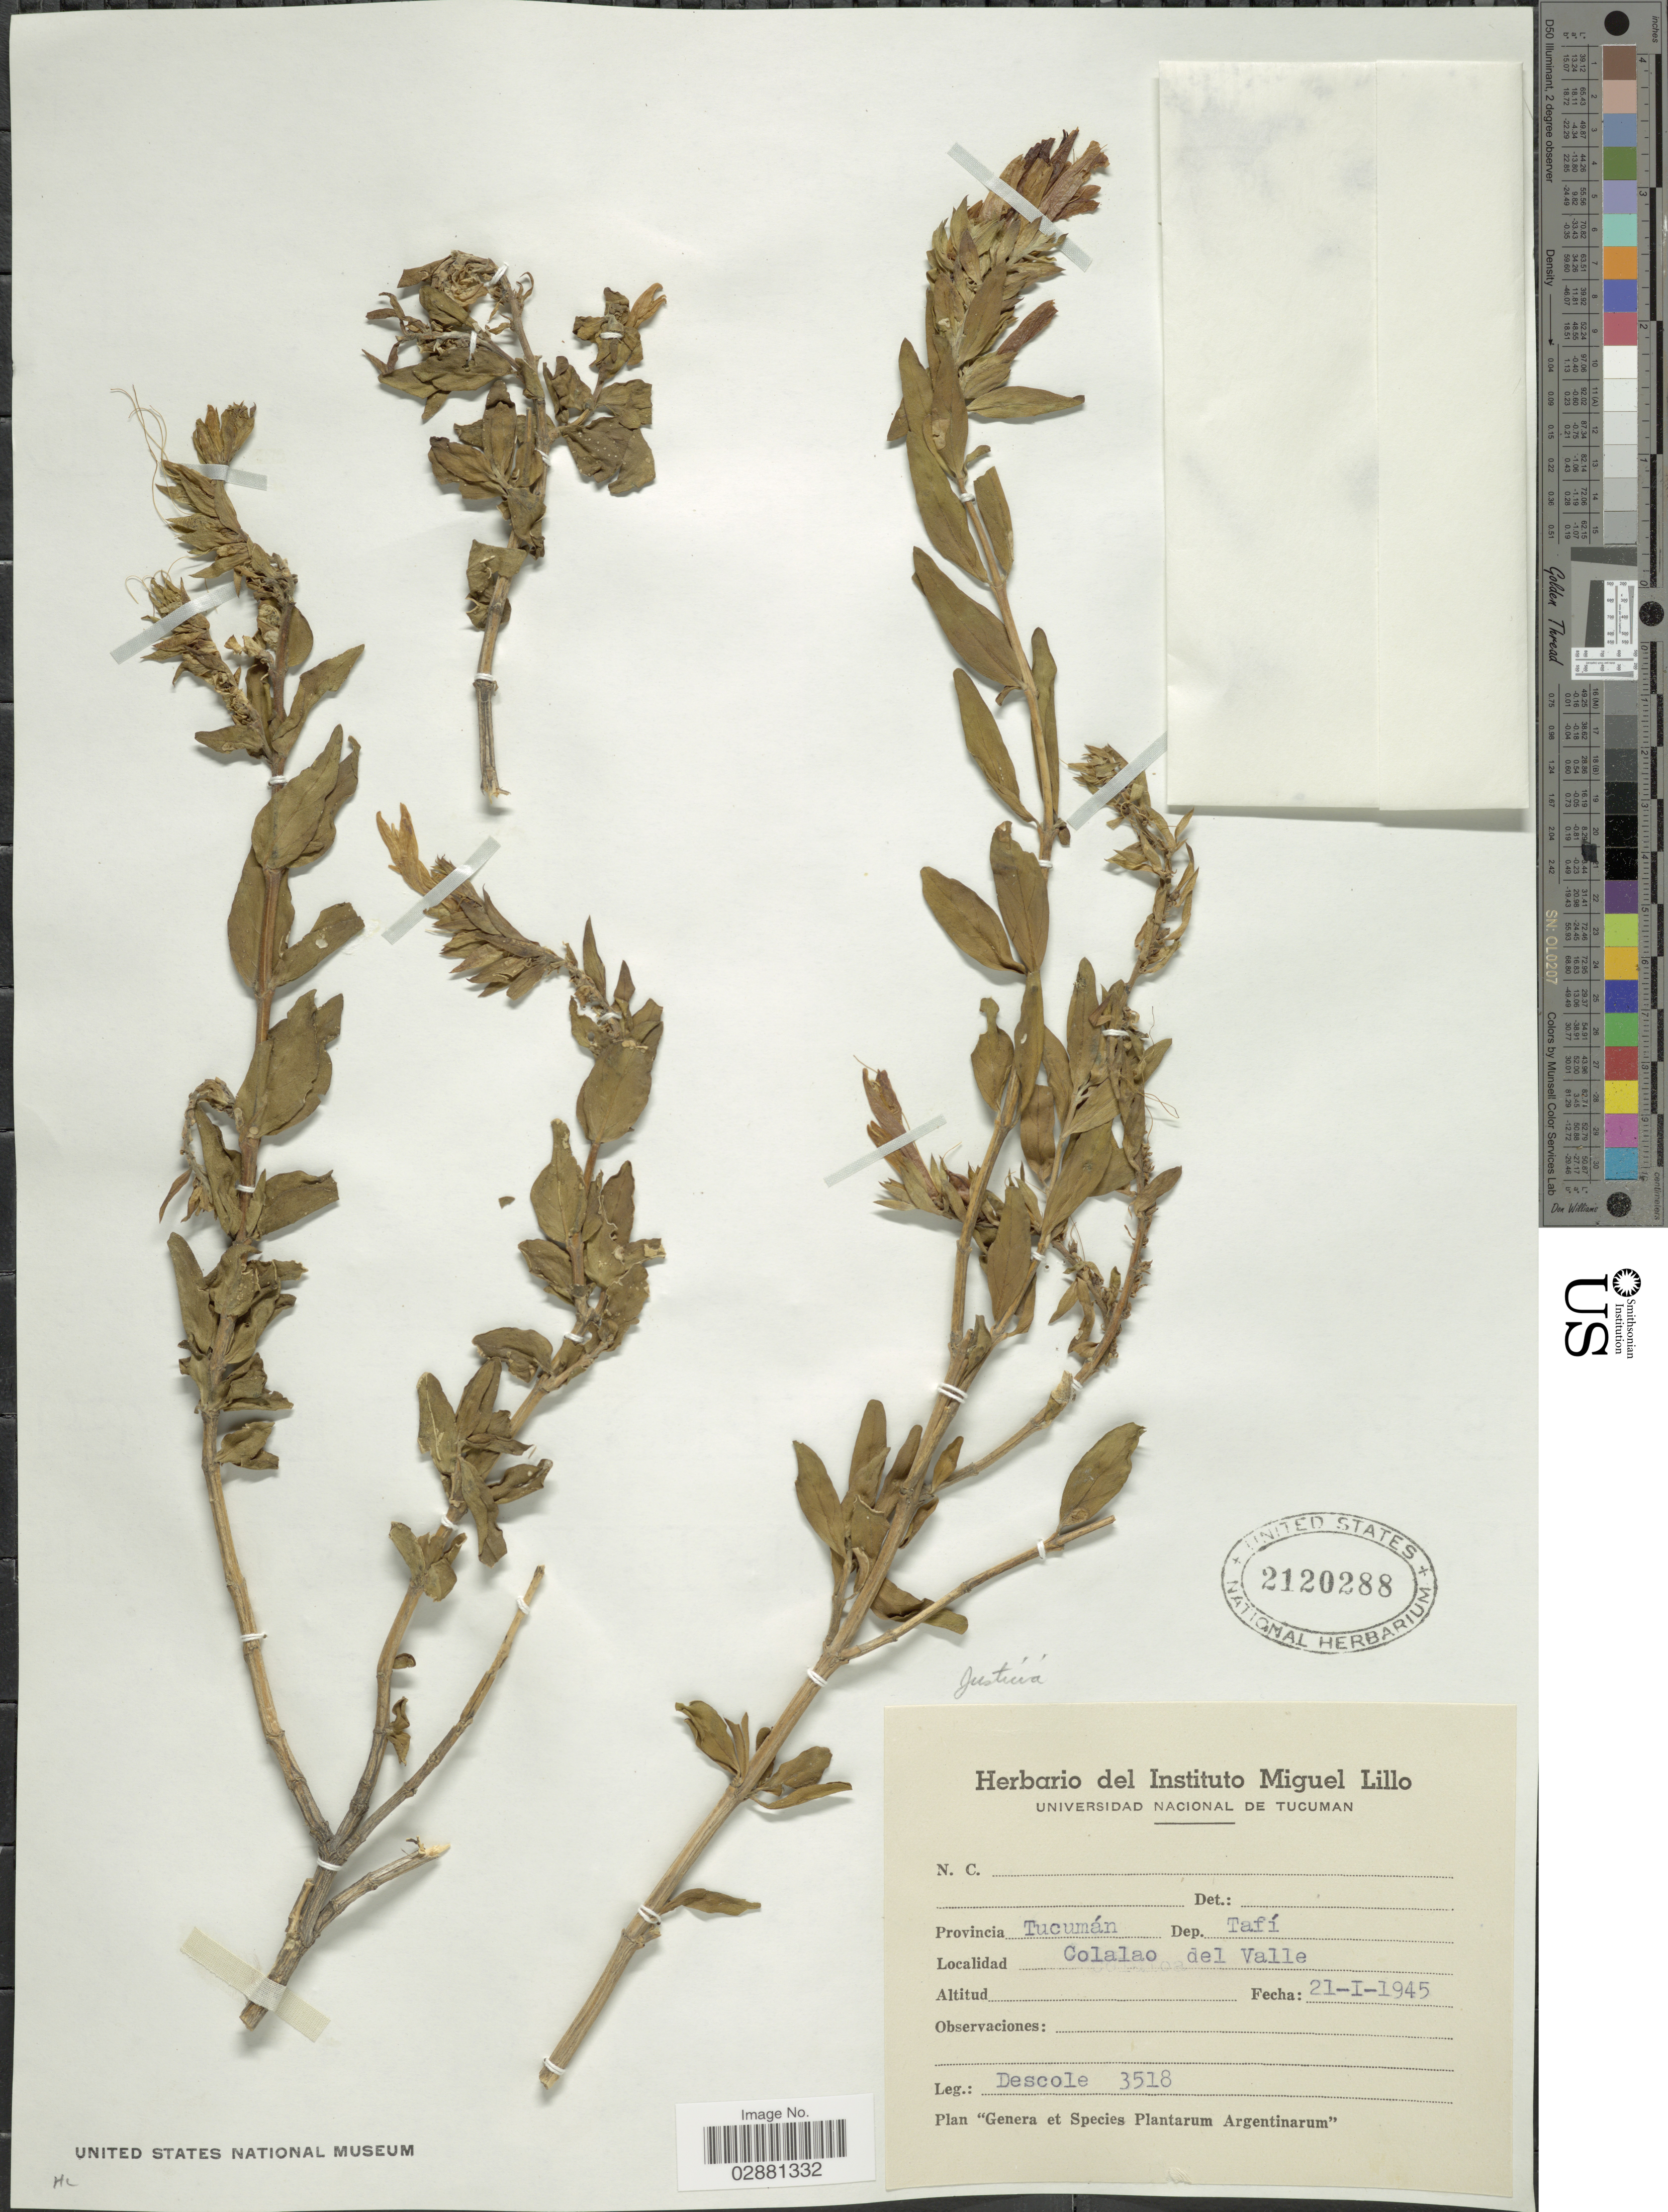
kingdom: Plantae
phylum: Tracheophyta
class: Magnoliopsida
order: Lamiales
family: Acanthaceae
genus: Justicia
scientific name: Justicia xylosteoides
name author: Griseb.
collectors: H. R. Descole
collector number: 3518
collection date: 1945-01-21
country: Argentina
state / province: Tucuman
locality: Provincia Tucumán, Dep. Tafí, Colalao del Valle.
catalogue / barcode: US 2120288